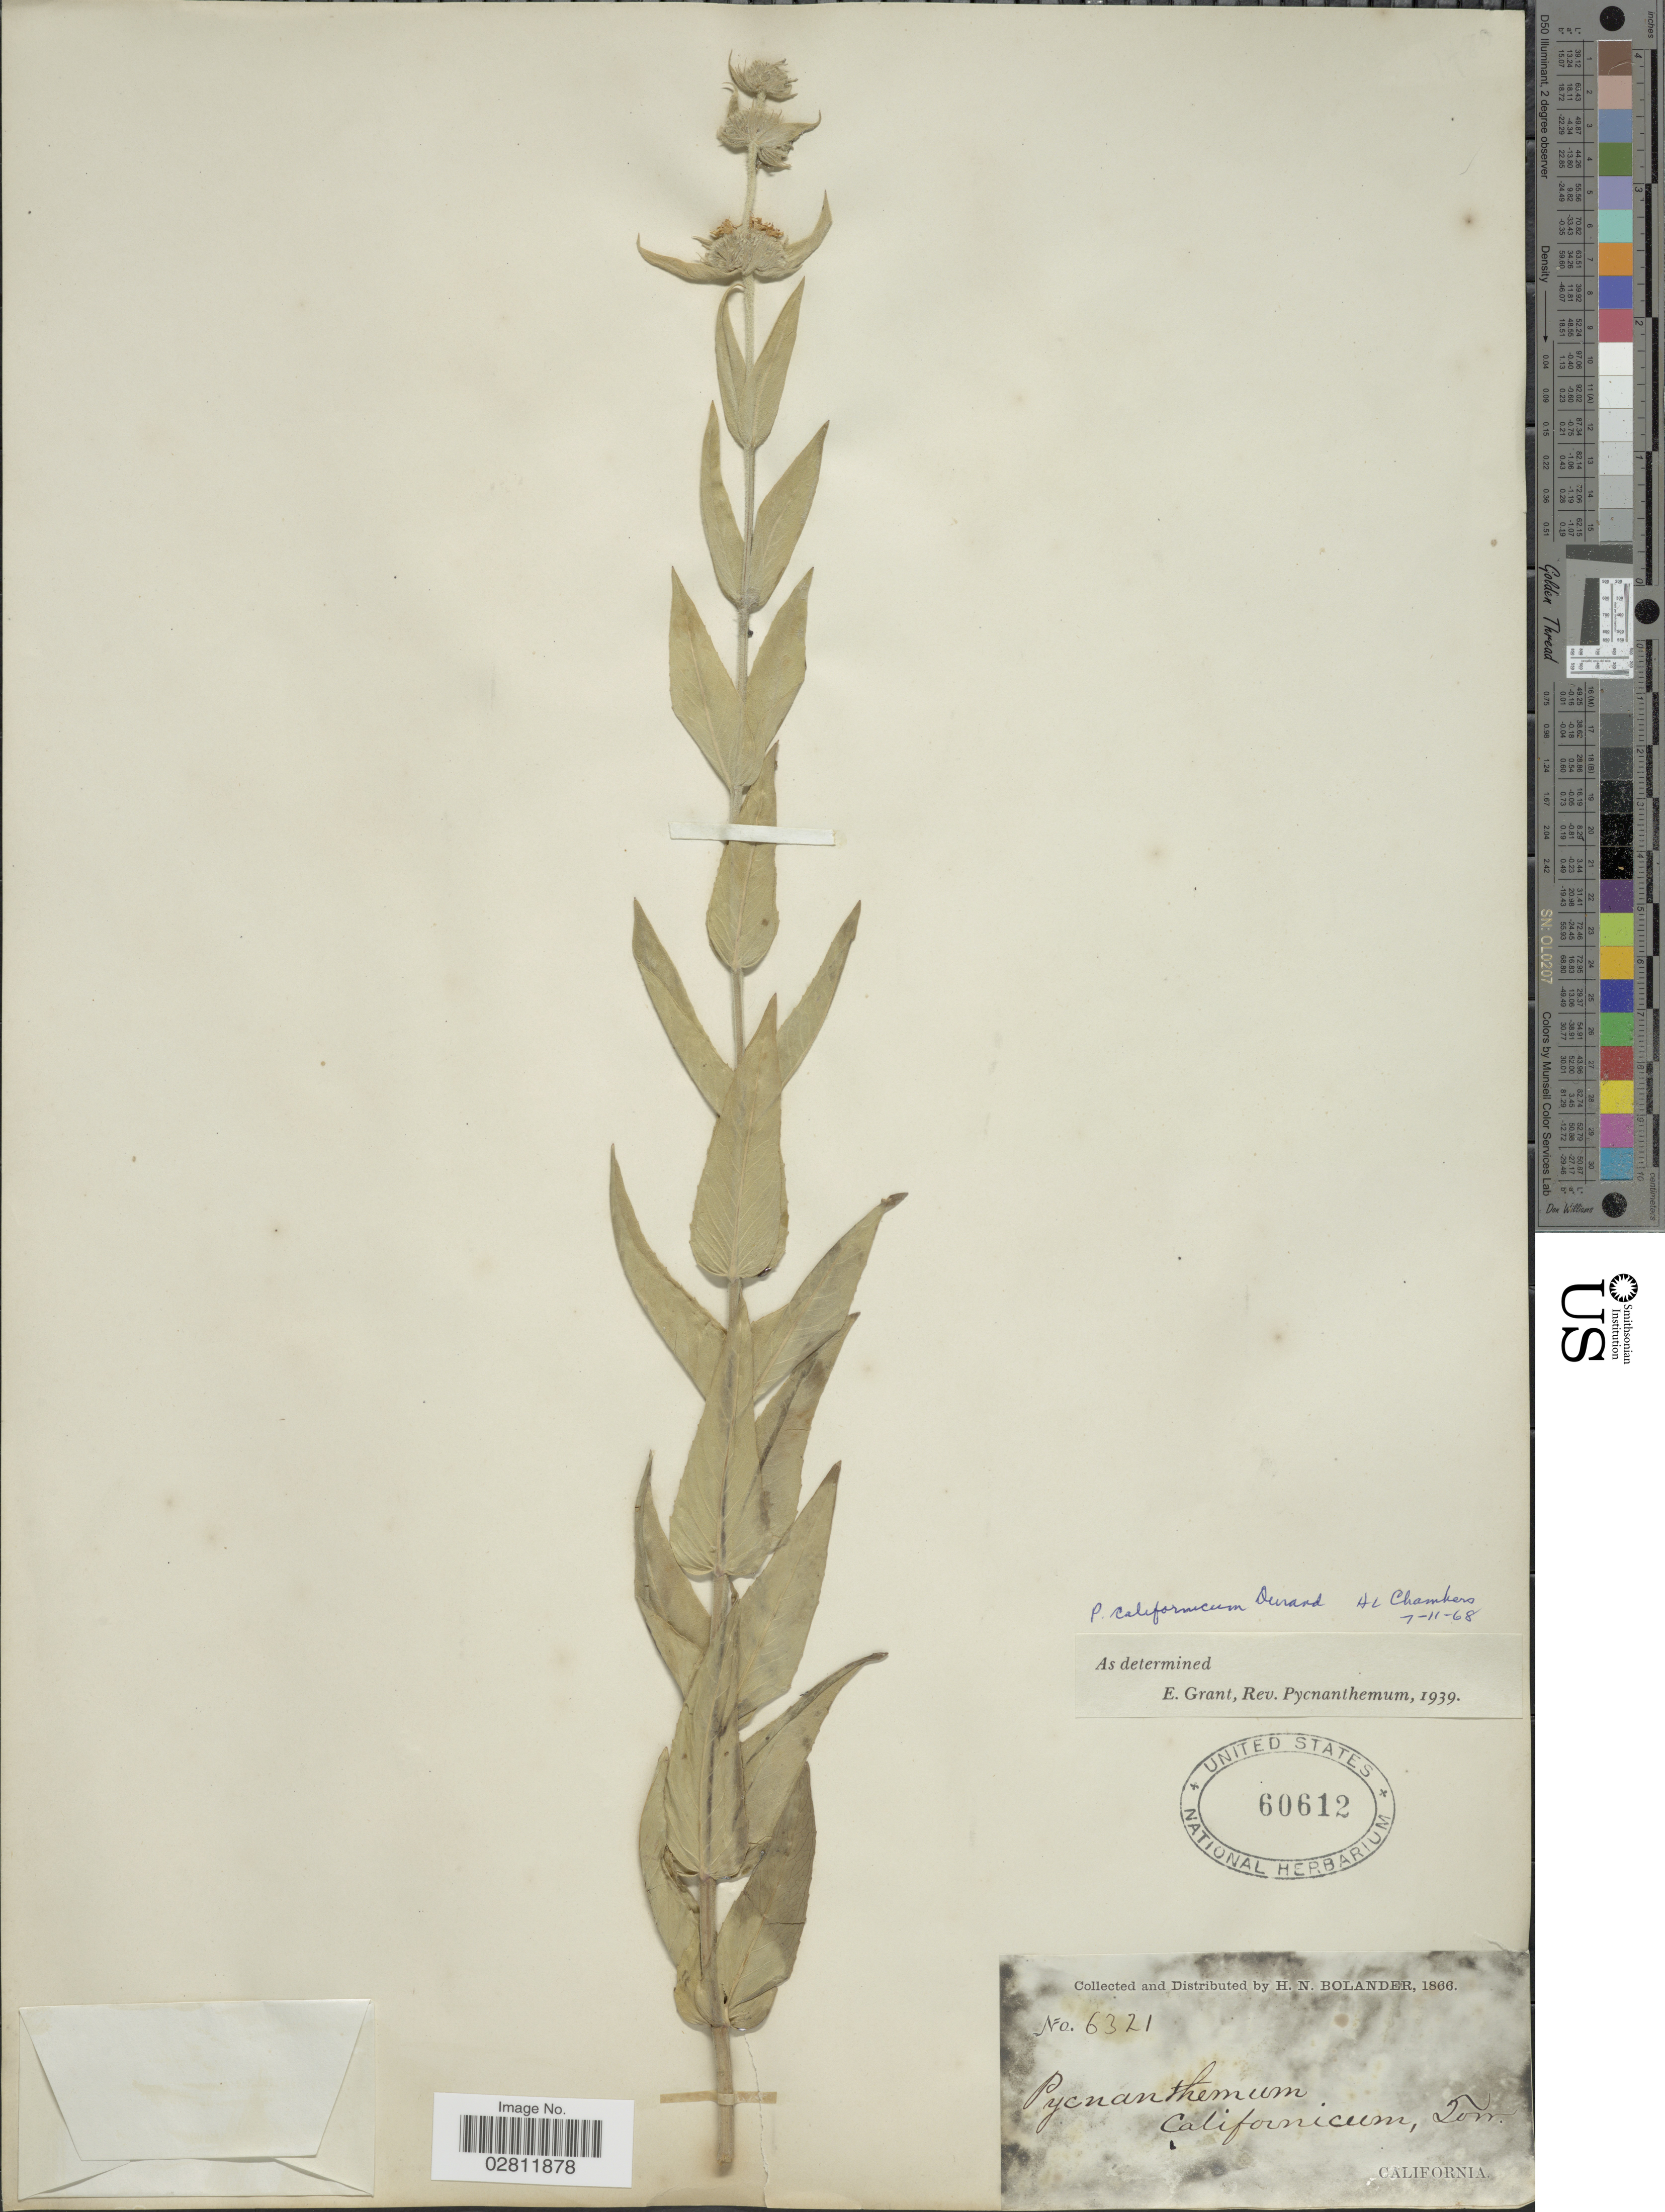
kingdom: Plantae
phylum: Tracheophyta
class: Magnoliopsida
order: Lamiales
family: Lamiaceae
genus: Pycnanthemum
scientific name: Pycnanthemum californicum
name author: Torr. ex Durand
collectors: H. Bolander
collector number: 6321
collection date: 1866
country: United States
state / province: California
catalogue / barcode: US 60612